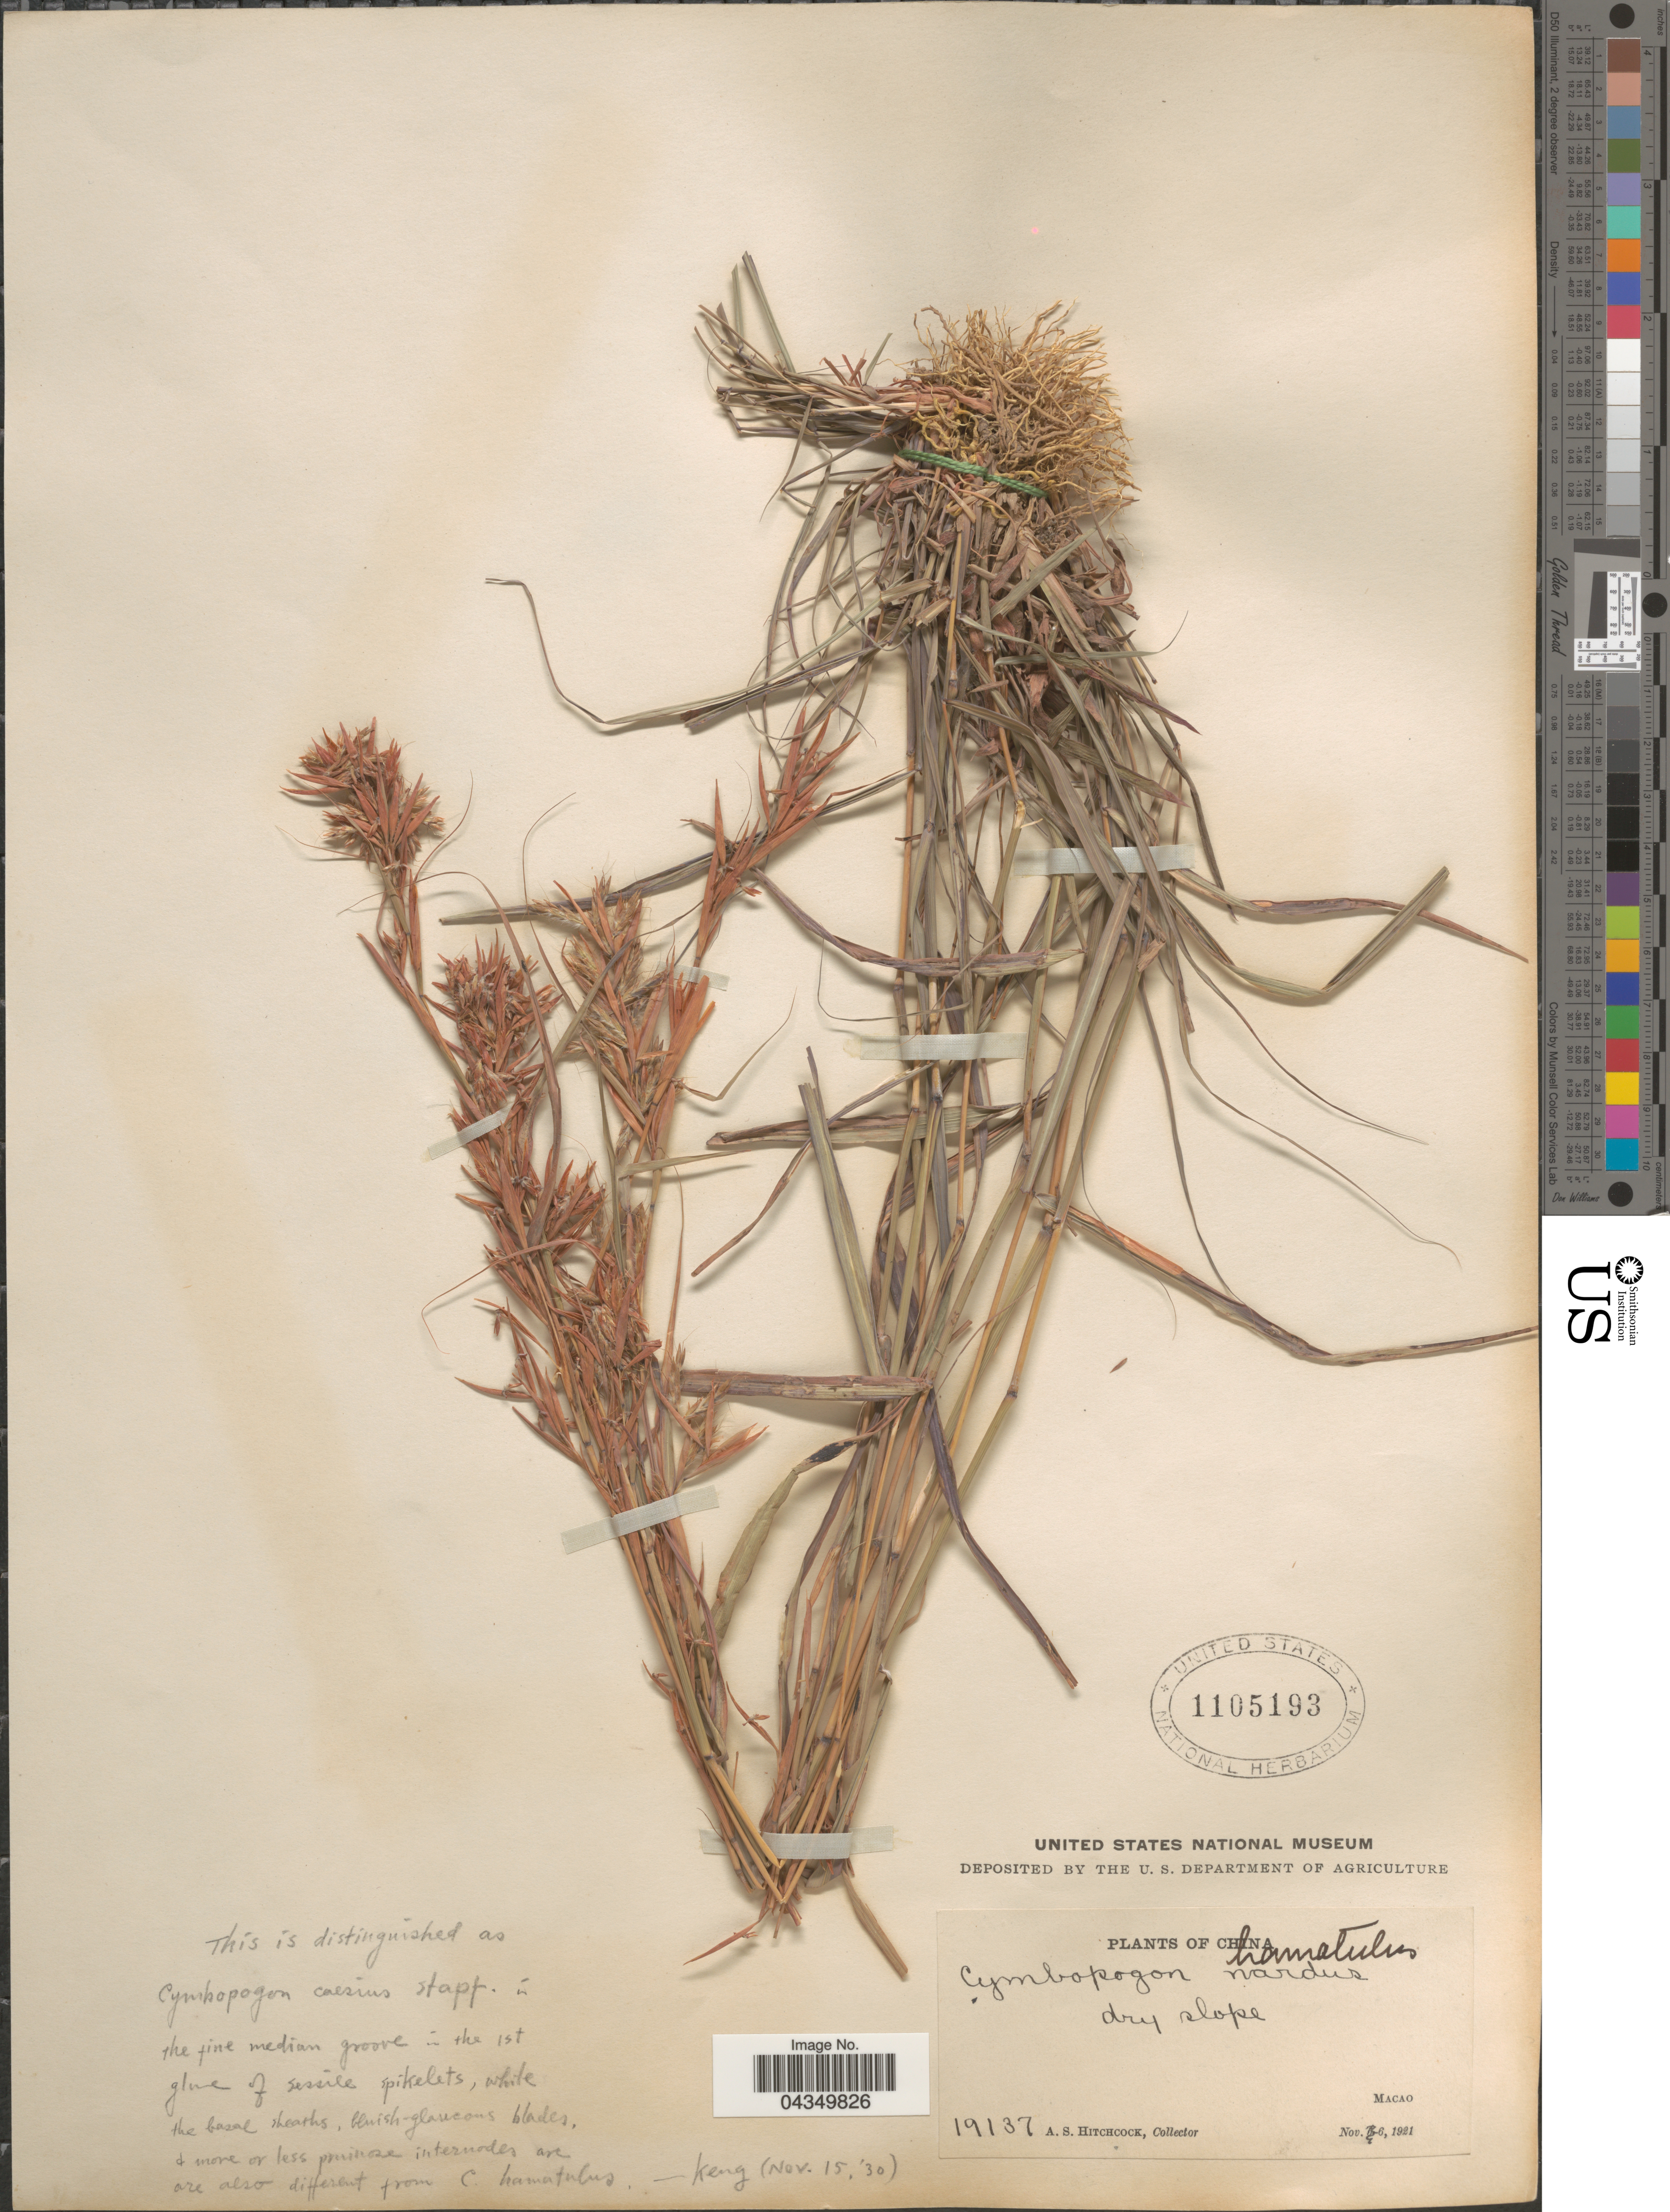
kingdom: Plantae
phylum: Tracheophyta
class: Liliopsida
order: Poales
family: Poaceae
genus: Cymbopogon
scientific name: Cymbopogon caesius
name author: (Nees ex Hook. & Arn.) Stapf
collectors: A. S. Hitchcock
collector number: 19137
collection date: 1921-11-06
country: China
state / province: Macau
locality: Macao.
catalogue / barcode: US 1105193